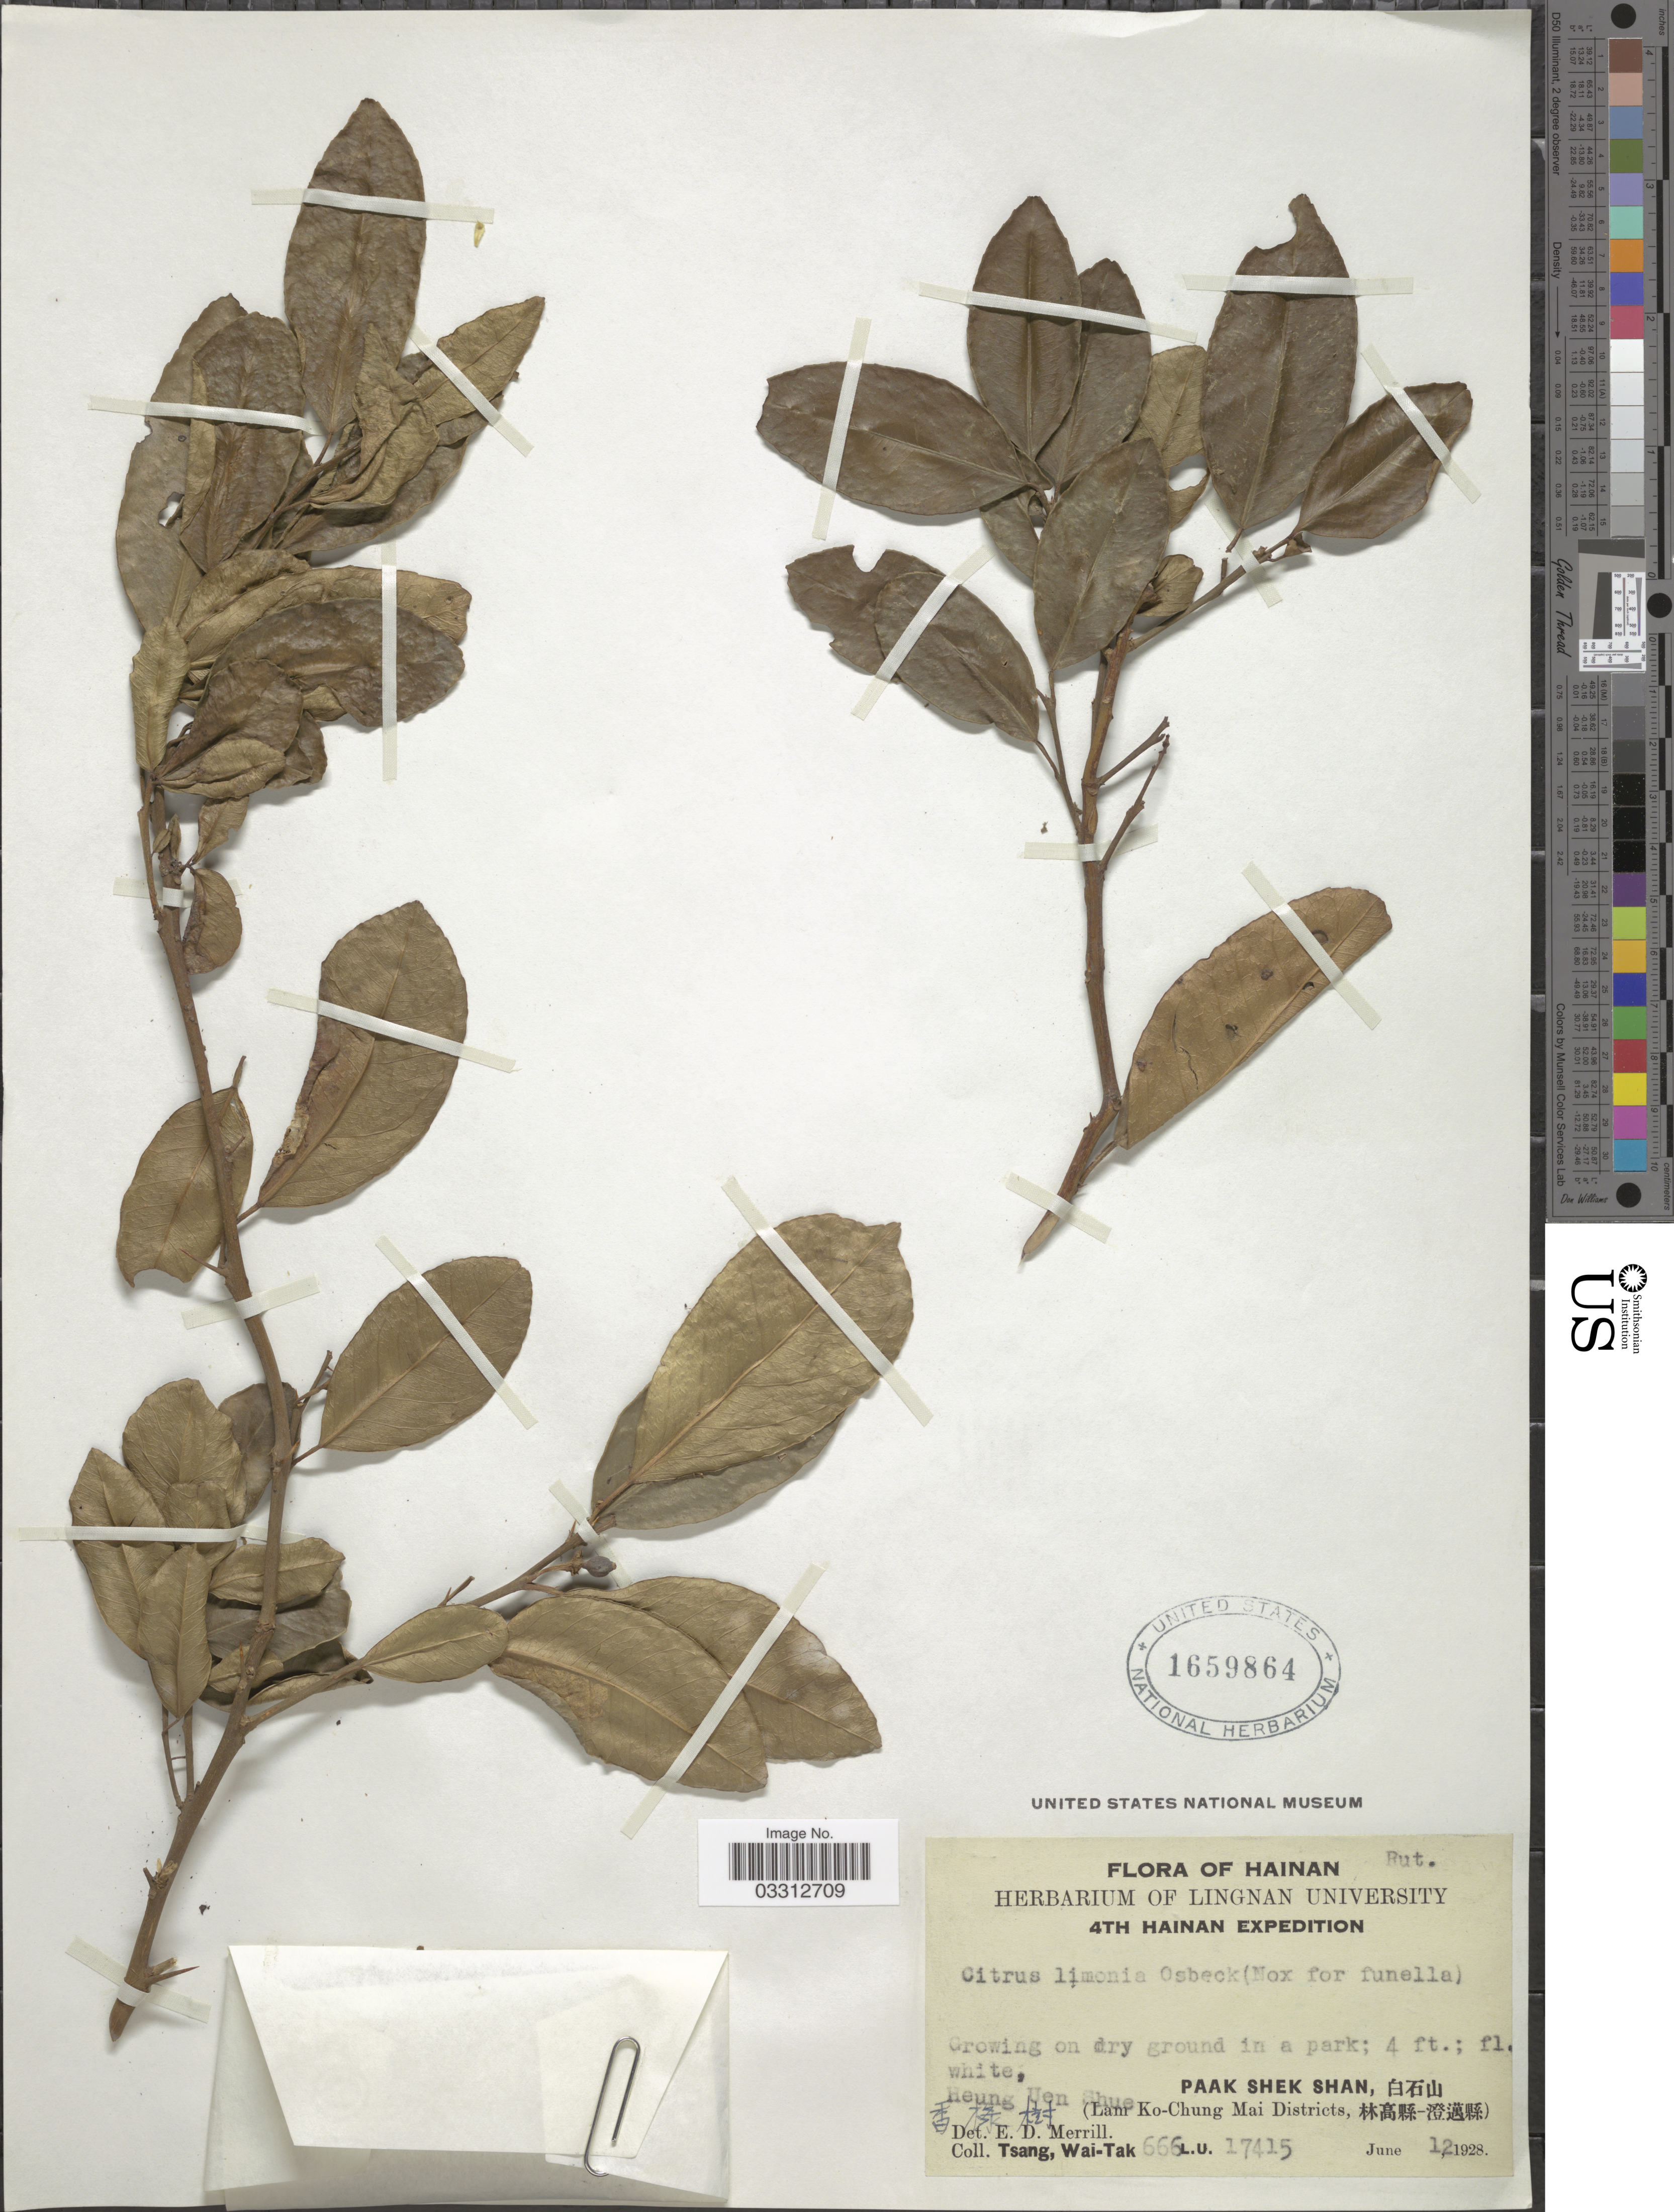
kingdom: Plantae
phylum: Tracheophyta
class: Magnoliopsida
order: Sapindales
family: Rutaceae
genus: Citrus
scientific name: Citrus x limonia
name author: Osbeck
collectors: W. T. Tsang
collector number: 666L.U.17415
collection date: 1928-06-12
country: China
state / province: Hainan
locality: HugUen Shue Paak Shek Shan, (Lam Ko-Chung Mai Districts.)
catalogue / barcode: US 1659864